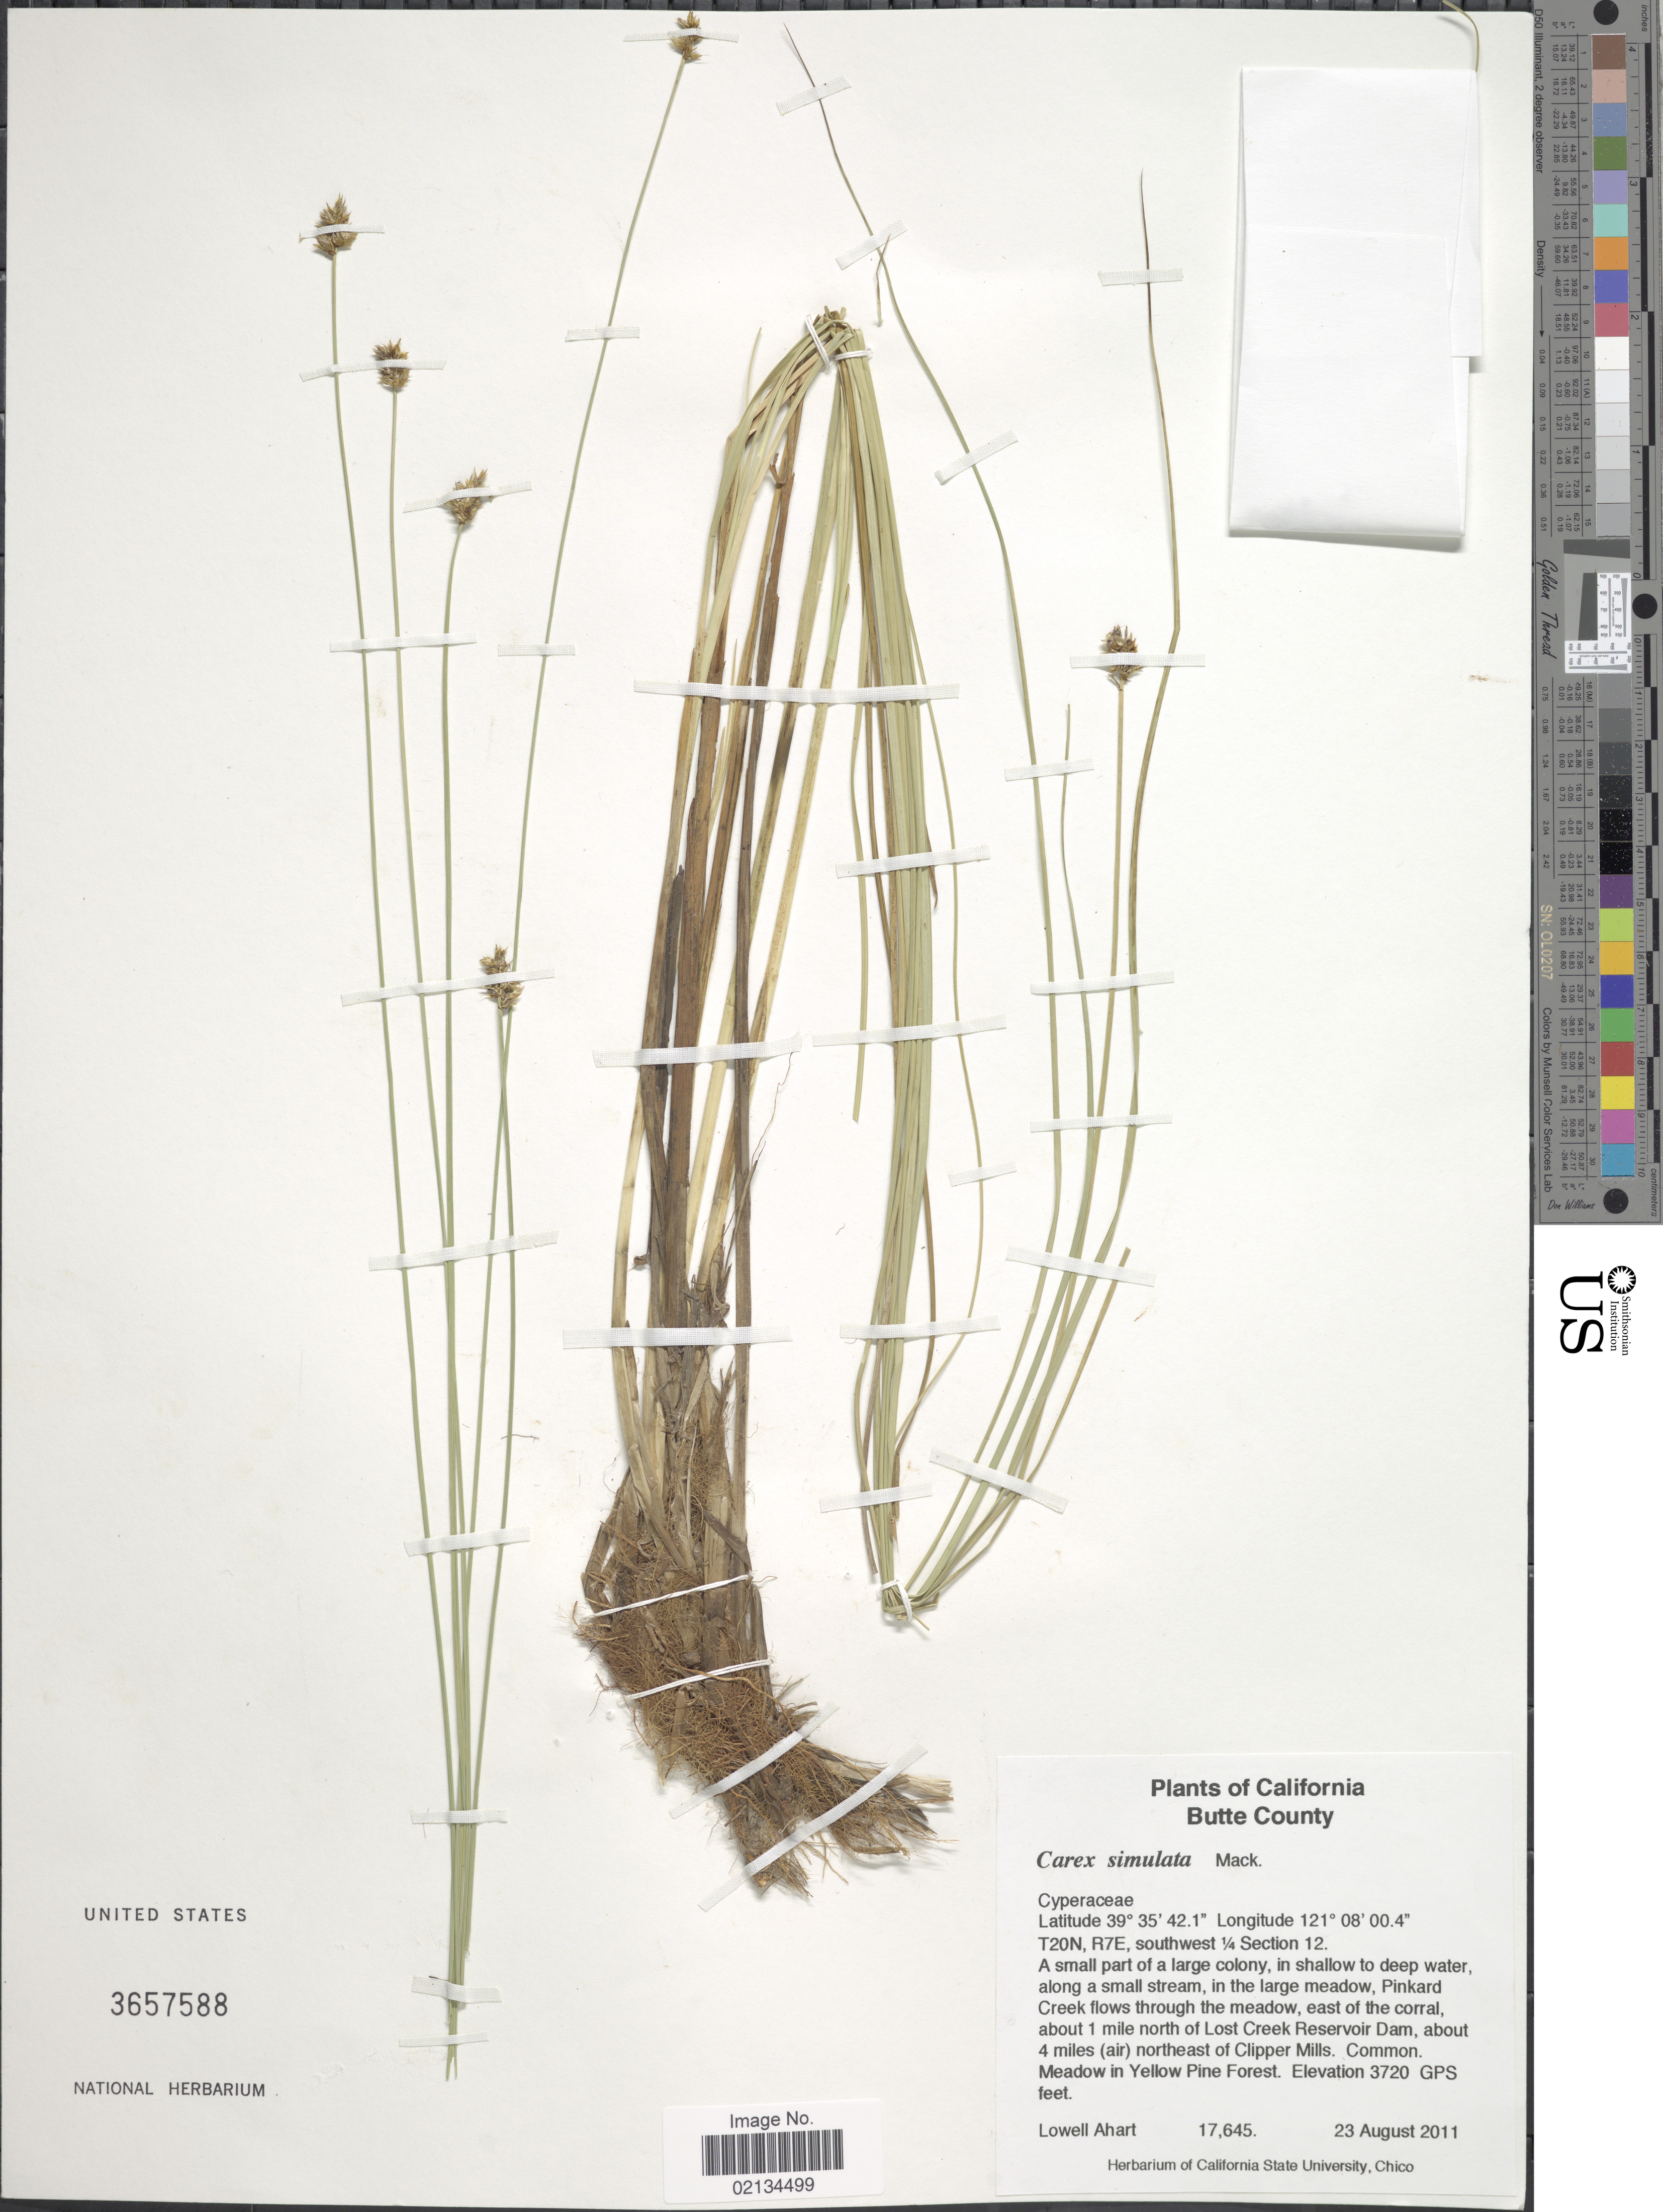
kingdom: Plantae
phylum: Tracheophyta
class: Liliopsida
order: Poales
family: Cyperaceae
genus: Carex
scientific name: Carex simulata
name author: Mack.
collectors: L. Ahart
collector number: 17645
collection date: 2011-08-23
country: United States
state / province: California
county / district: Butte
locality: Butte County, T20N, R7E, southwest 1/4 Section 12, in shallow to deep water, along a small stream, in the large meadows, Pinkard Creek flows through the meadows, east of the corral, about 1 mile north of Lost Creek Reservoir Dam, about 4 miles (air) northeast of Clipper Mills, Meadow in Yellow Pine Forest.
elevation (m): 1134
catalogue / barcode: US 3657588